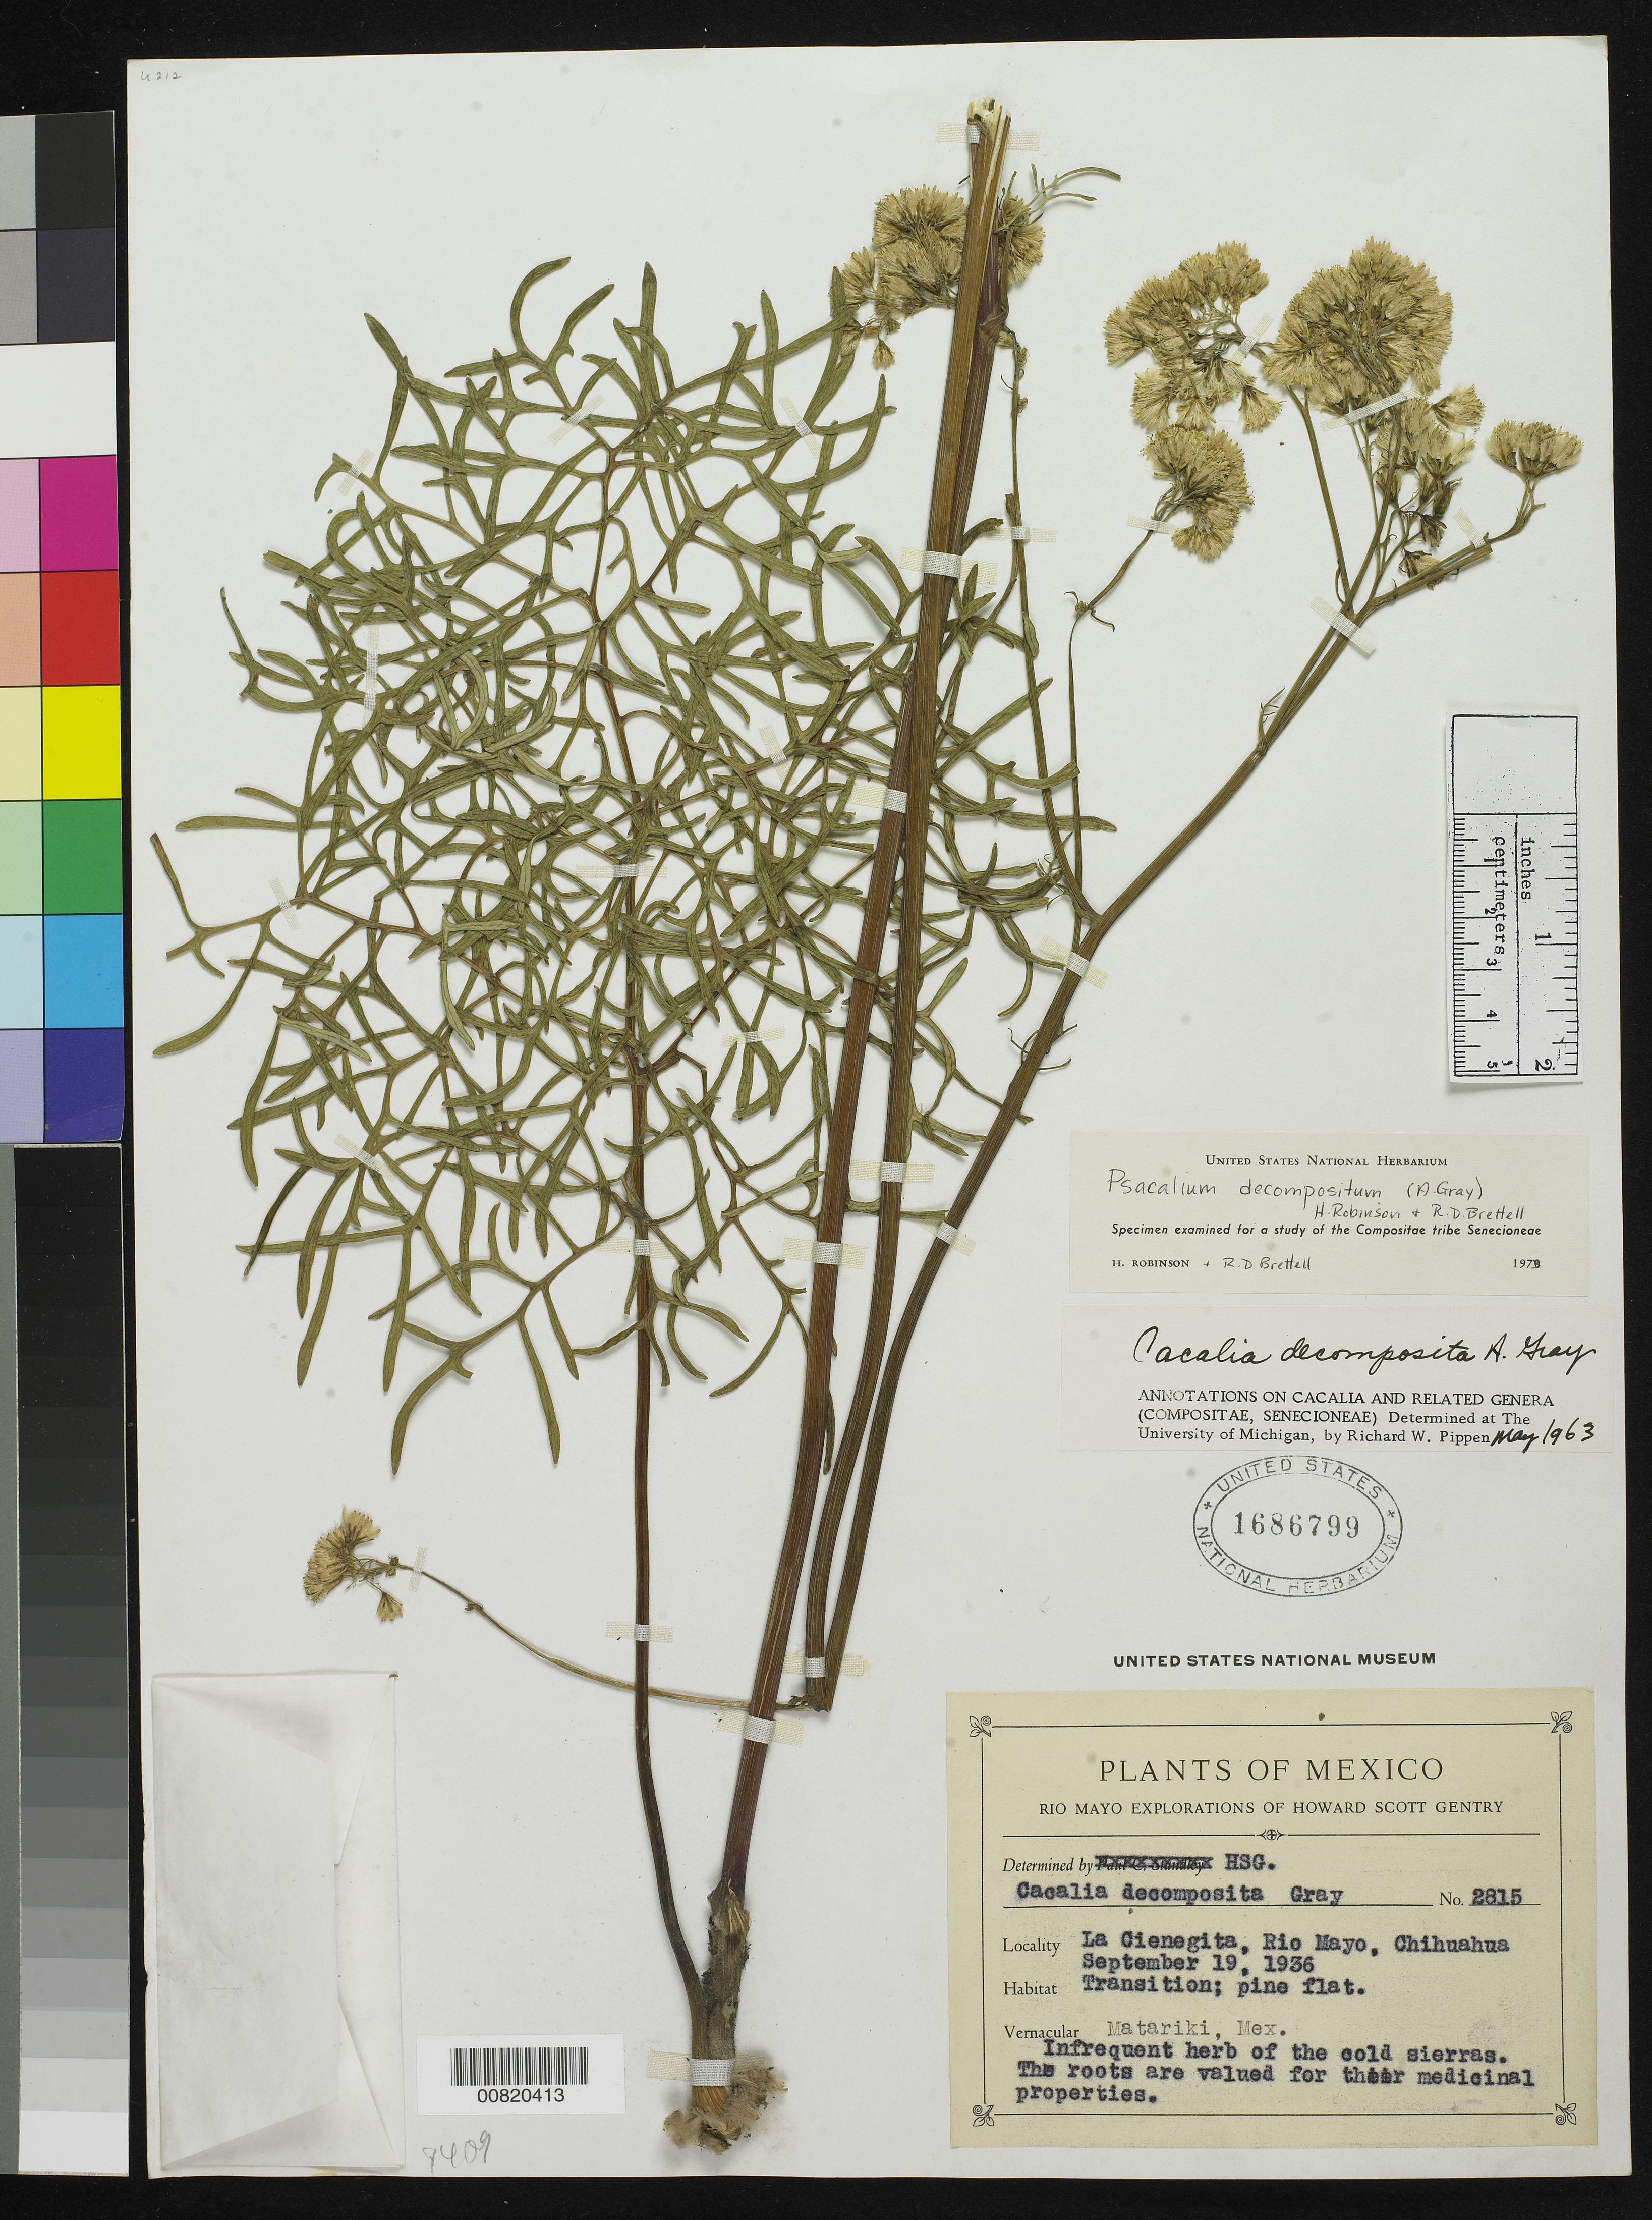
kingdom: Plantae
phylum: Tracheophyta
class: Magnoliopsida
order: Asterales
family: Asteraceae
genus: Psacalium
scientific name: Psacalium decompositum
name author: (A. Gray) H. Rob. & Brettell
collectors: H. S. Gentry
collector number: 2815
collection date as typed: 19 Sep 1936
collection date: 1936-09-19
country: Mexico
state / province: Chihuahua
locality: La Cienaguita, Rio Mayo, Chihuahua.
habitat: Transition; Pine flat.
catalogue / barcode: US 1686799